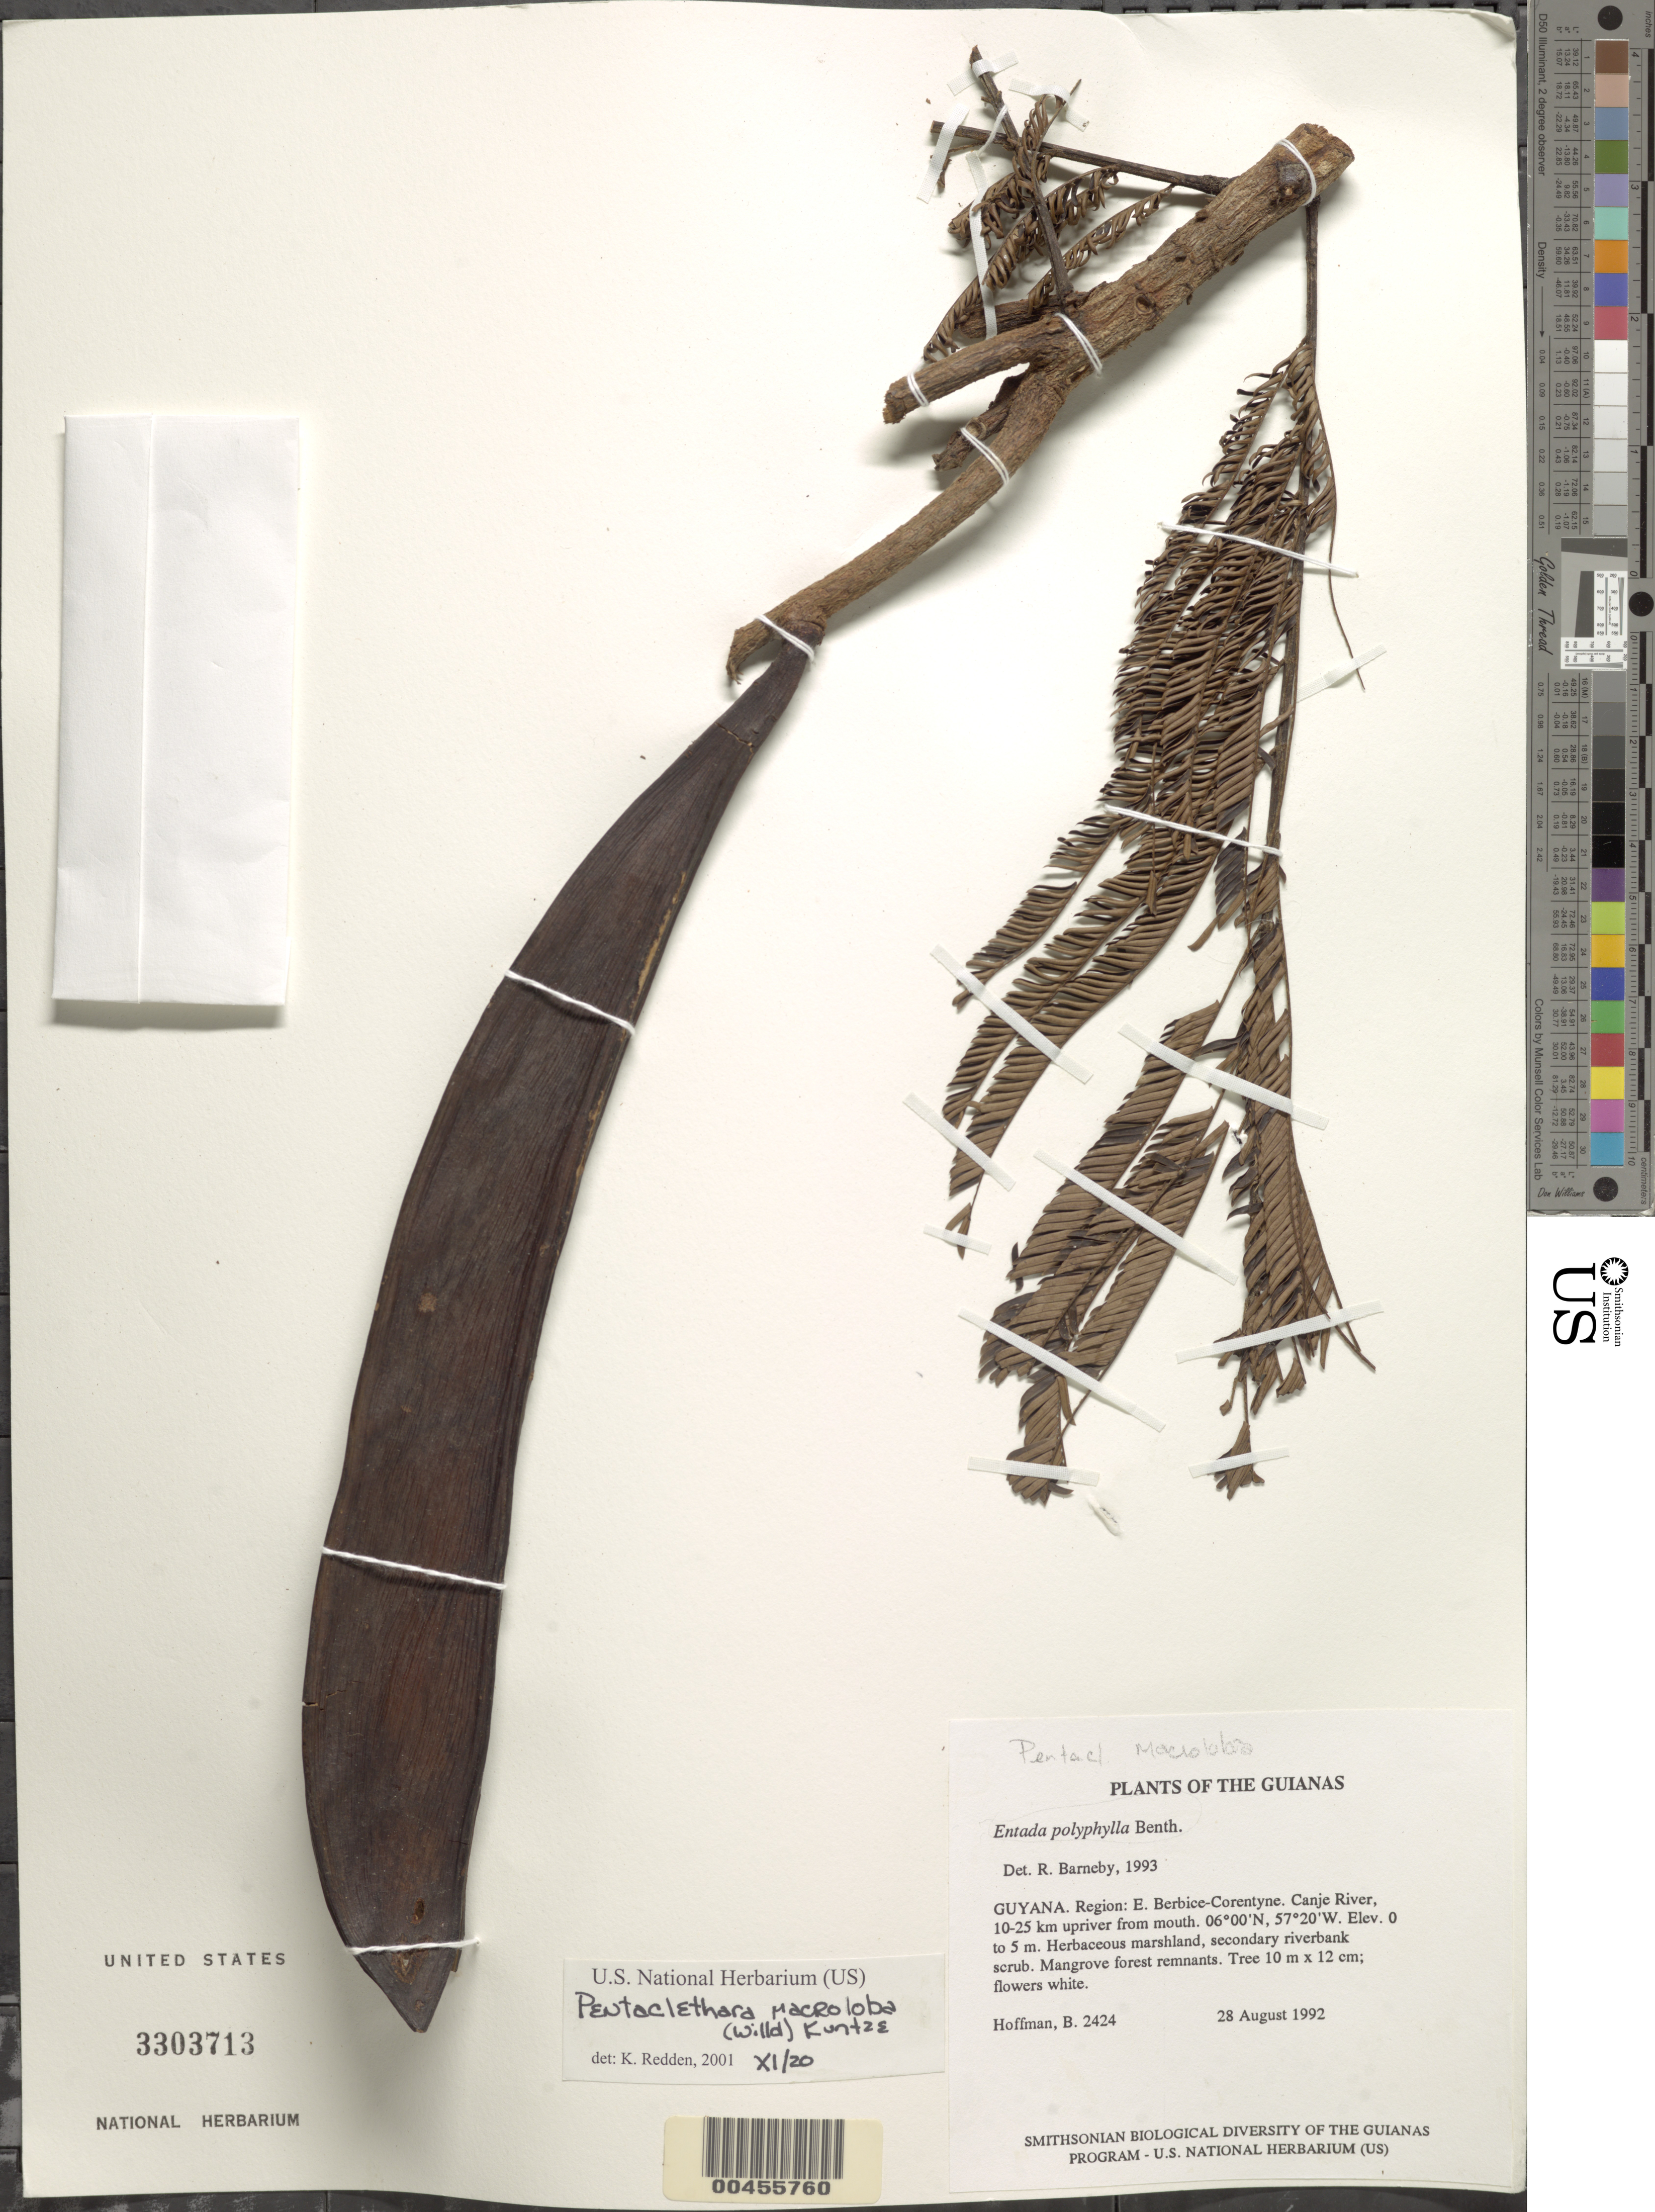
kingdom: Plantae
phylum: Tracheophyta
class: Magnoliopsida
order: Fabales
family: Fabaceae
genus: Pentaclethra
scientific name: Pentaclethra macroloba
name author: (Willd.) Kuntze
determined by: Redden, K. M.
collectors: B. Hoffman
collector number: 2424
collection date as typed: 28 August 1992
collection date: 1992-08-28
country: Guyana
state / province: E. Berbice-Corentyne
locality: Canje River, 10-25 km upriver from mouth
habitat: Herbaceous marshland, secondary riverbank scrub. Mangrove forest remnants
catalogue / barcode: US 3303713